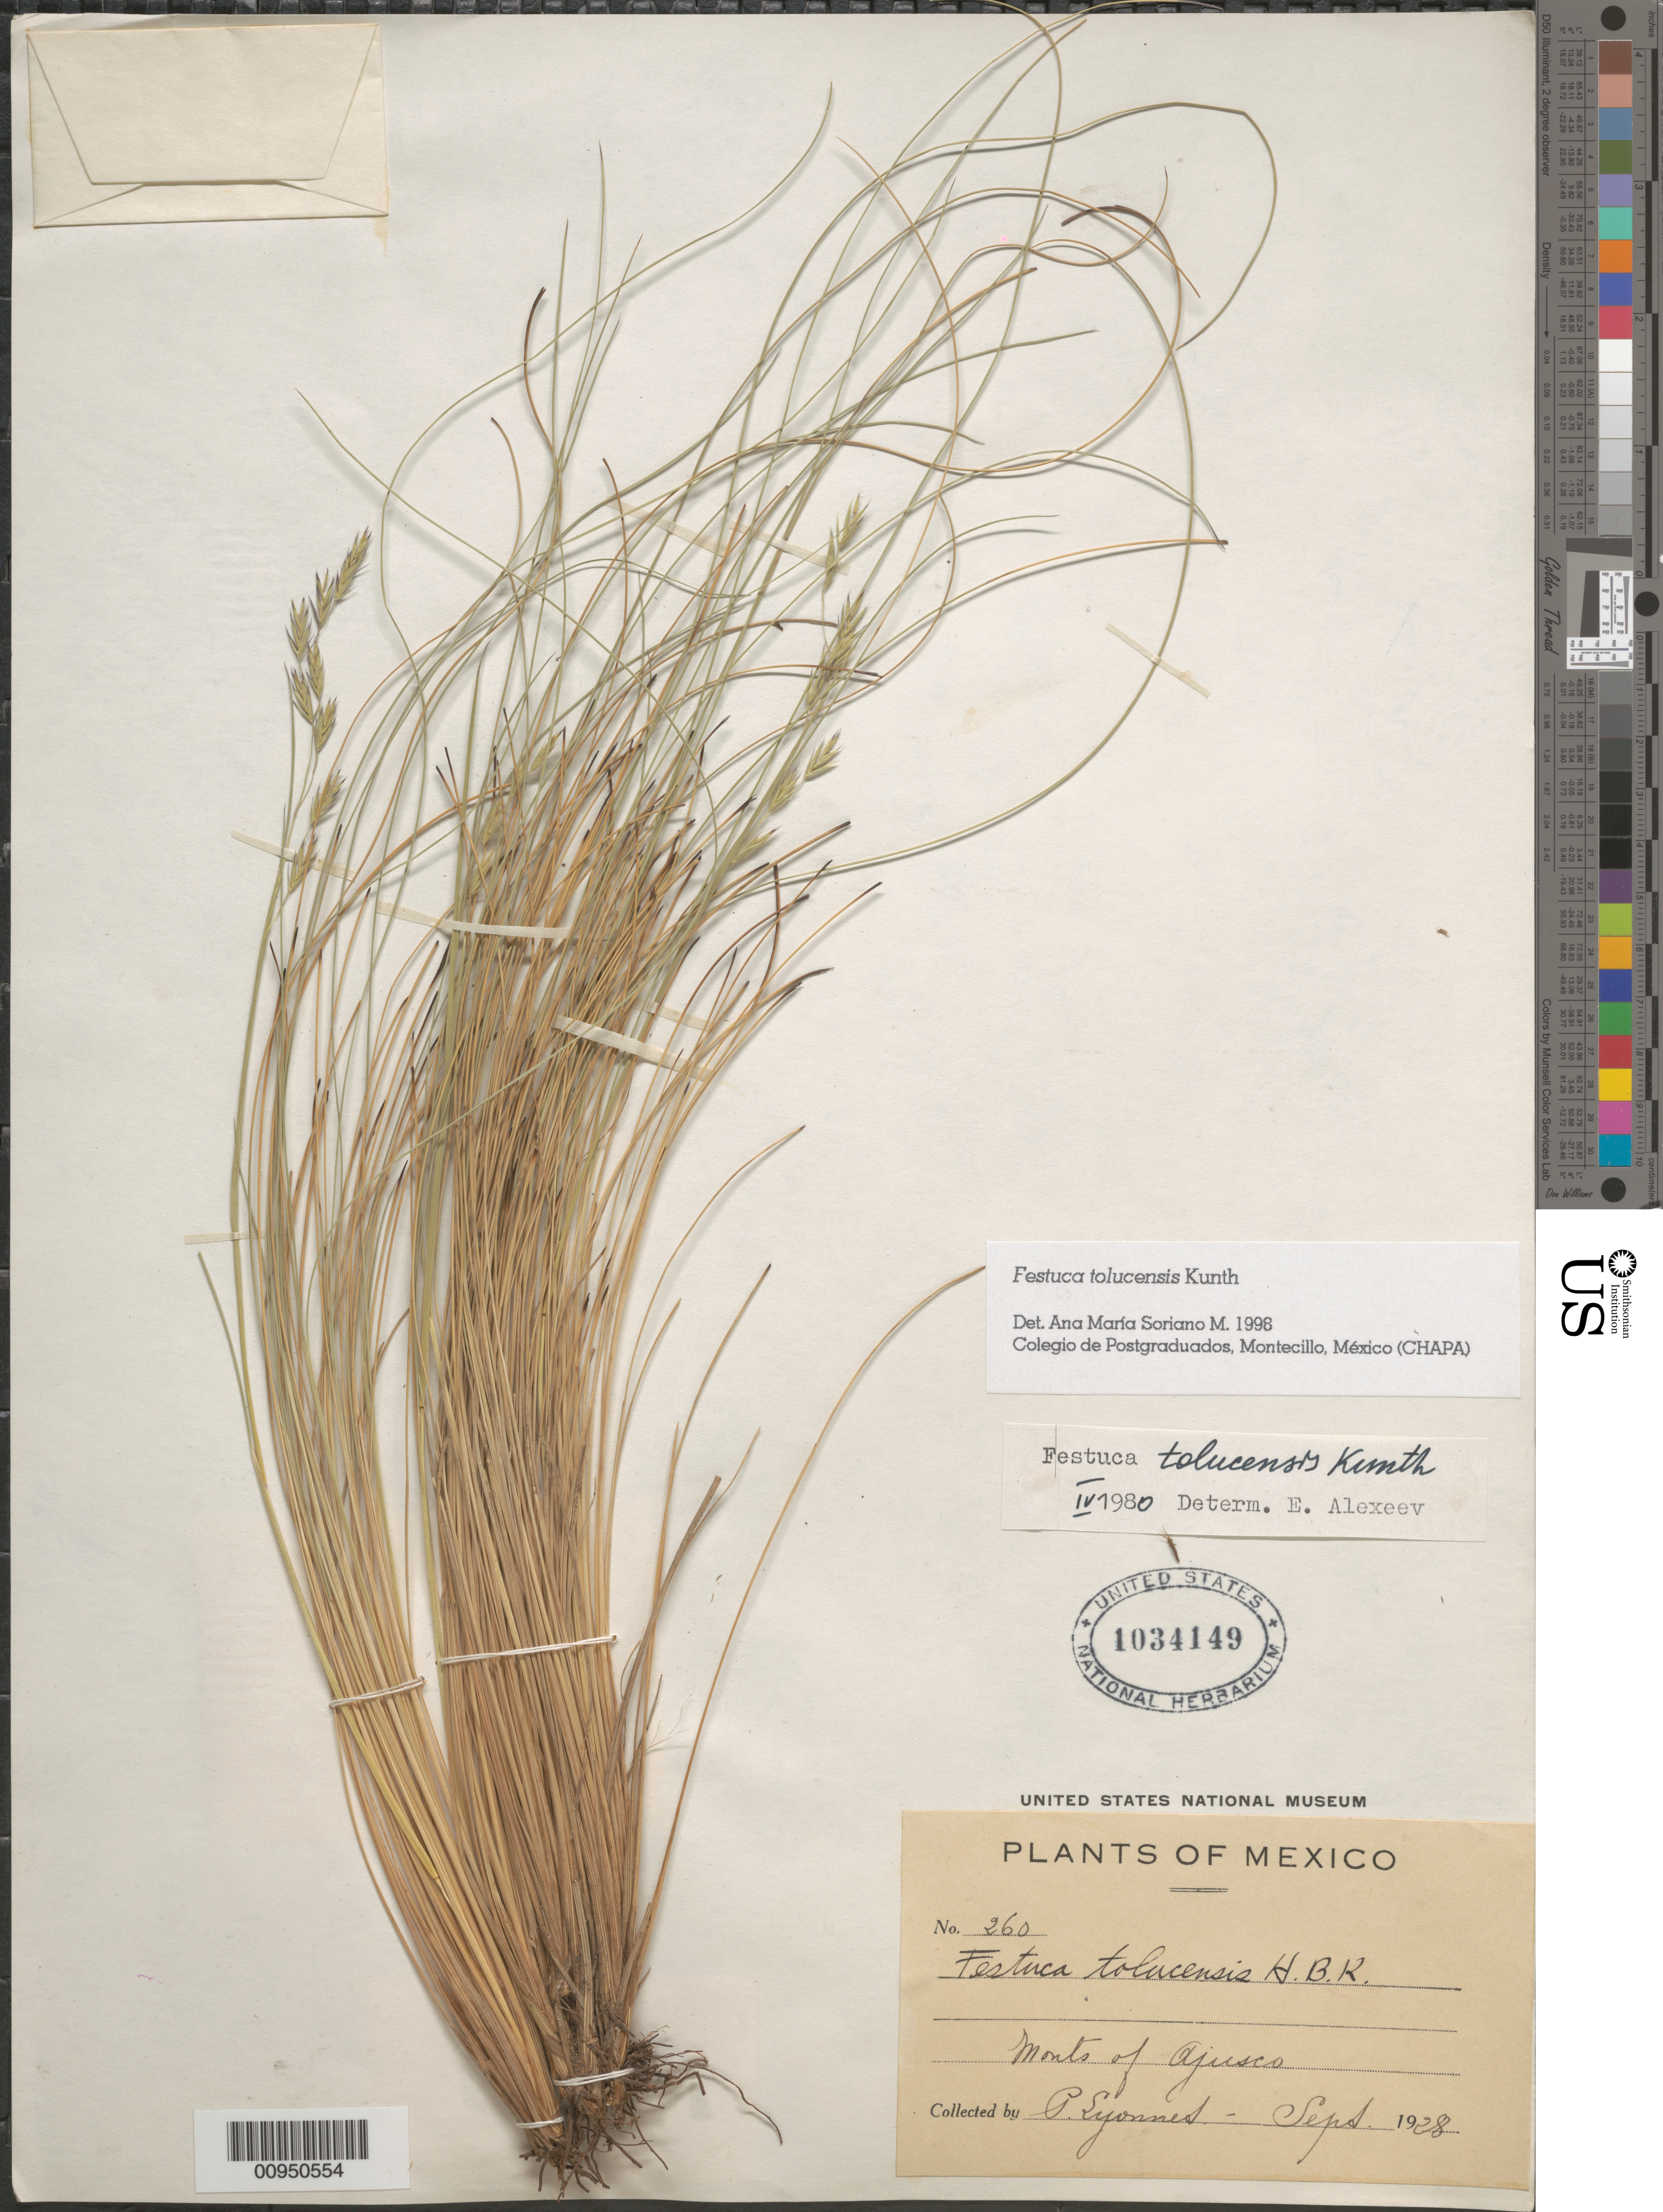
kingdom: Plantae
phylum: Tracheophyta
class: Liliopsida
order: Poales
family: Poaceae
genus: Festuca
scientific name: Festuca tolucensis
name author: Kunth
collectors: P. Lyonnet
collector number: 260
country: Mexico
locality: Monts of Ajusco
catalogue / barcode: US 1034149